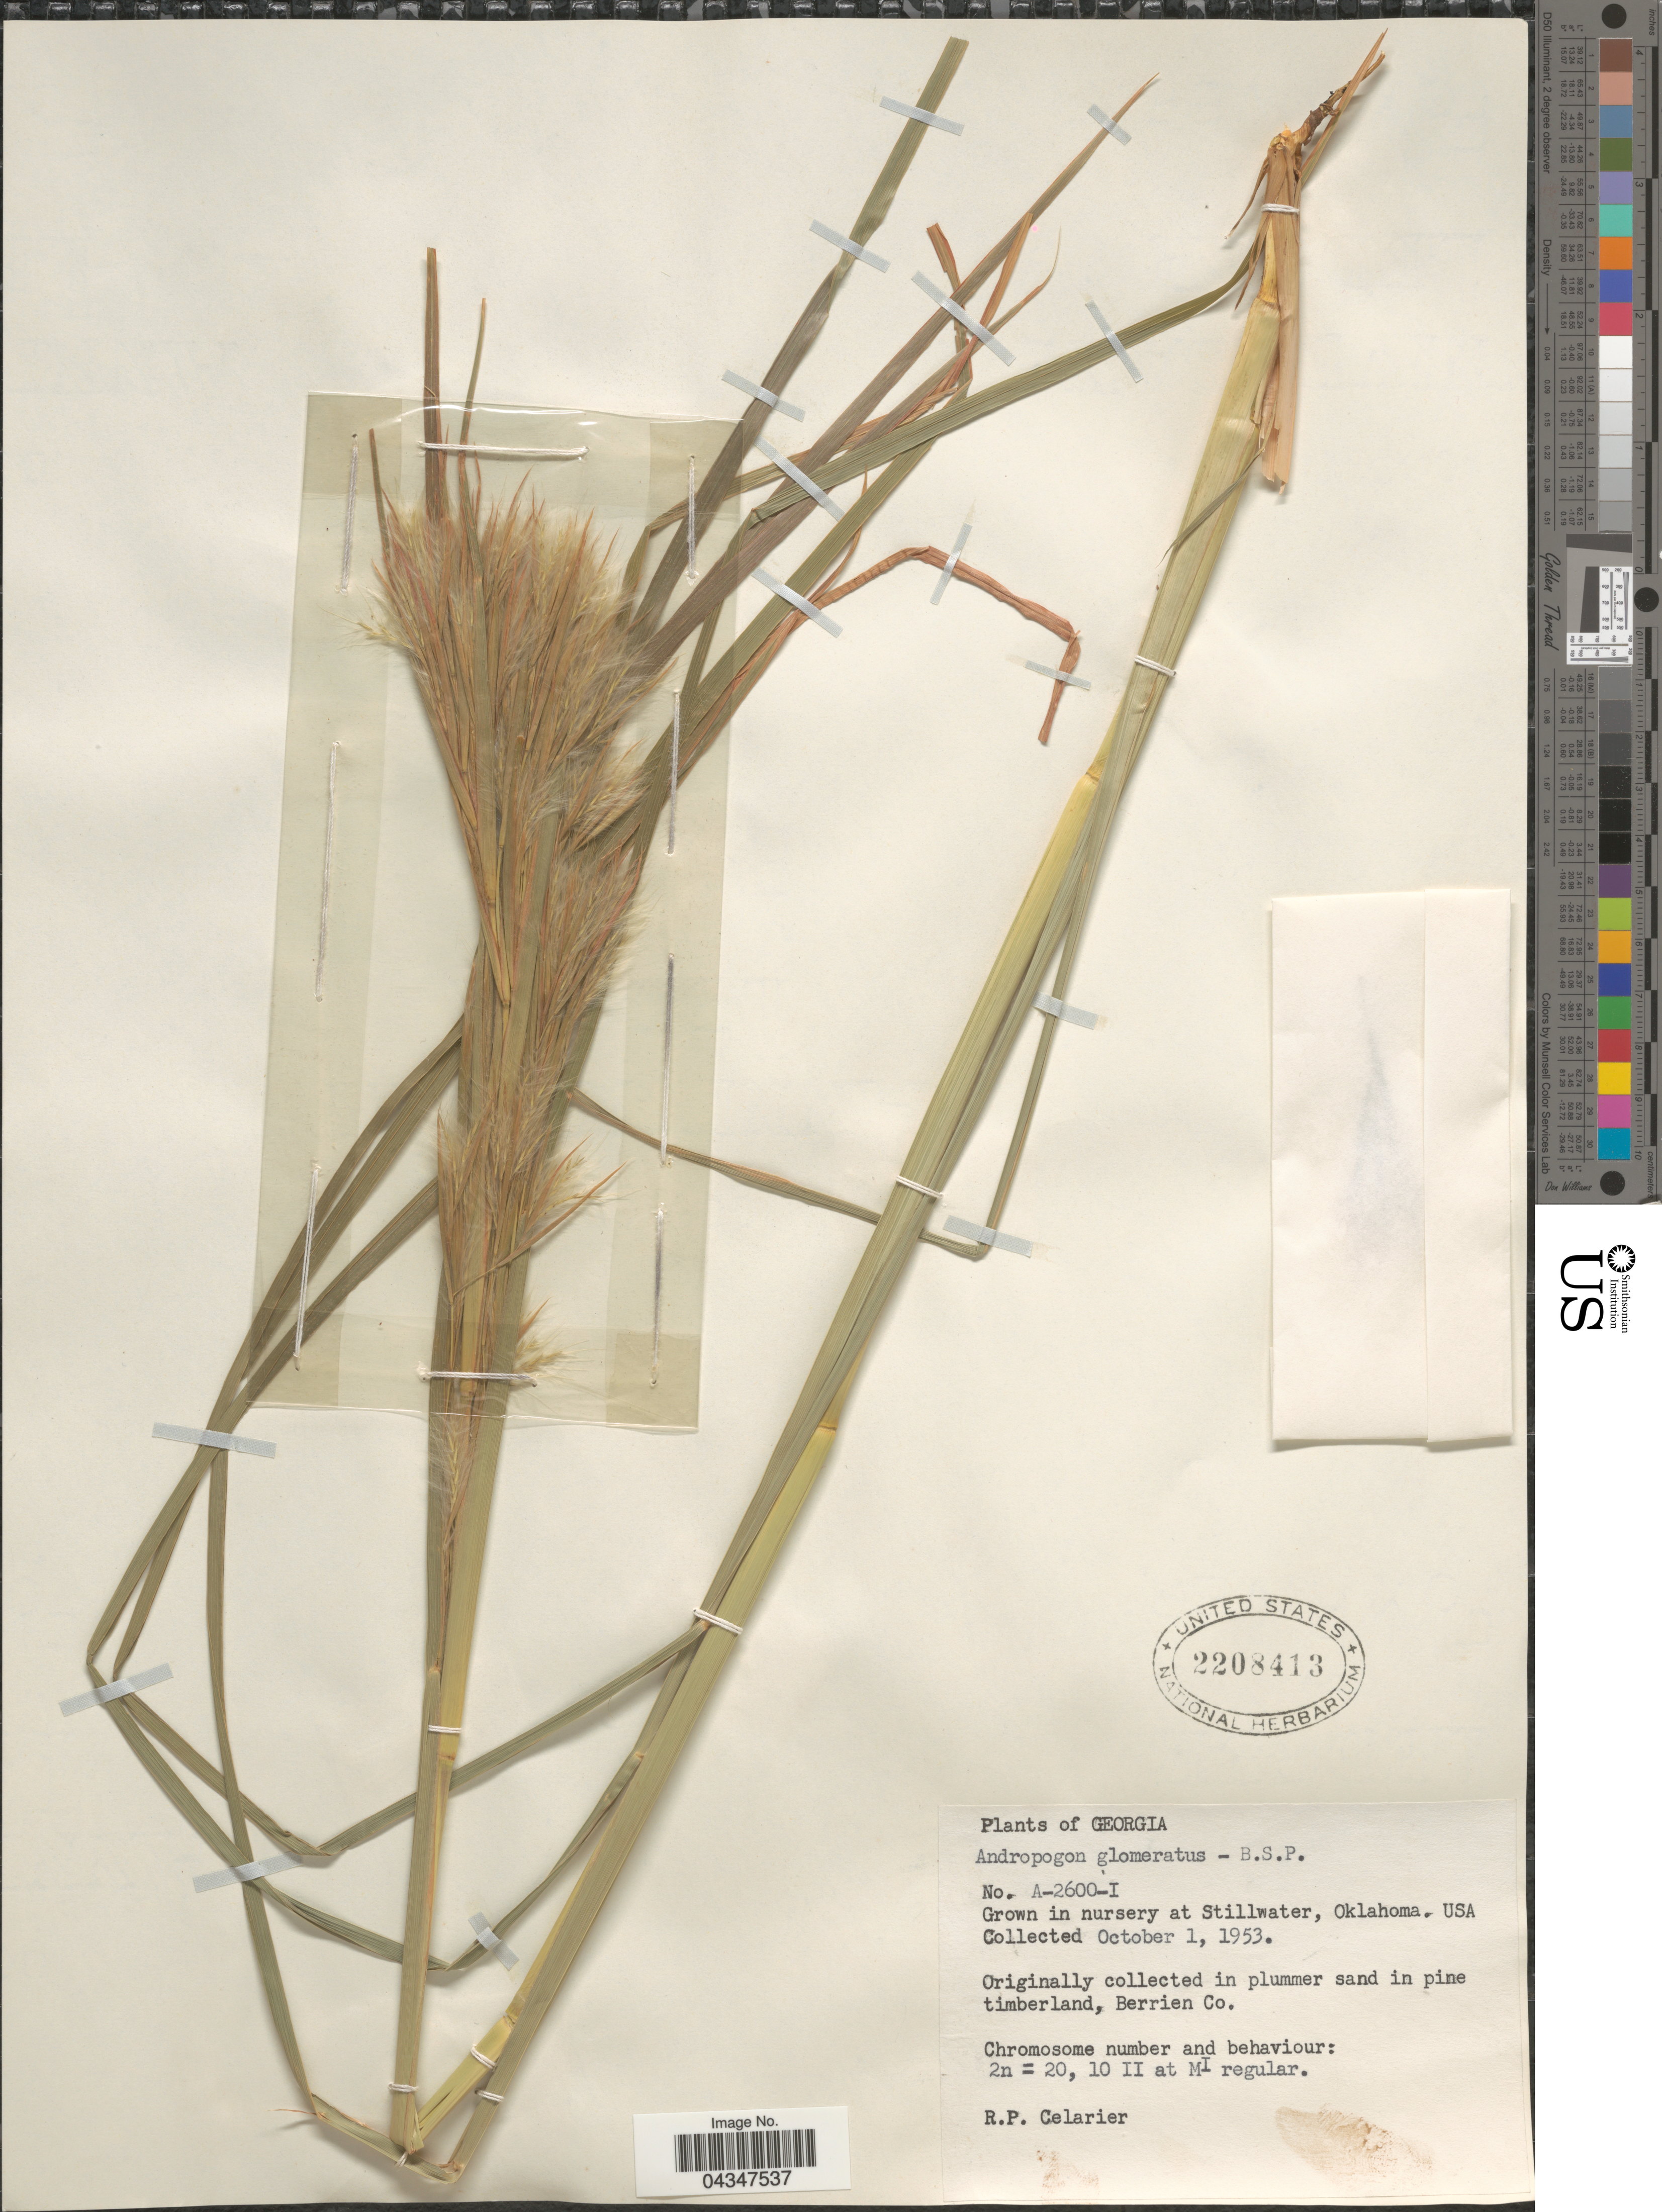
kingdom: Plantae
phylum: Tracheophyta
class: Liliopsida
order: Poales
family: Poaceae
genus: Andropogon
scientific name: Andropogon glomeratus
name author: (Walter) Britton, Stearns & Poggenb.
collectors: R. Celarier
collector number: A-2600-I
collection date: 1953-10-01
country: United States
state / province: Oklahoma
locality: In nursery at Stillwater.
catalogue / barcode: US 2208413